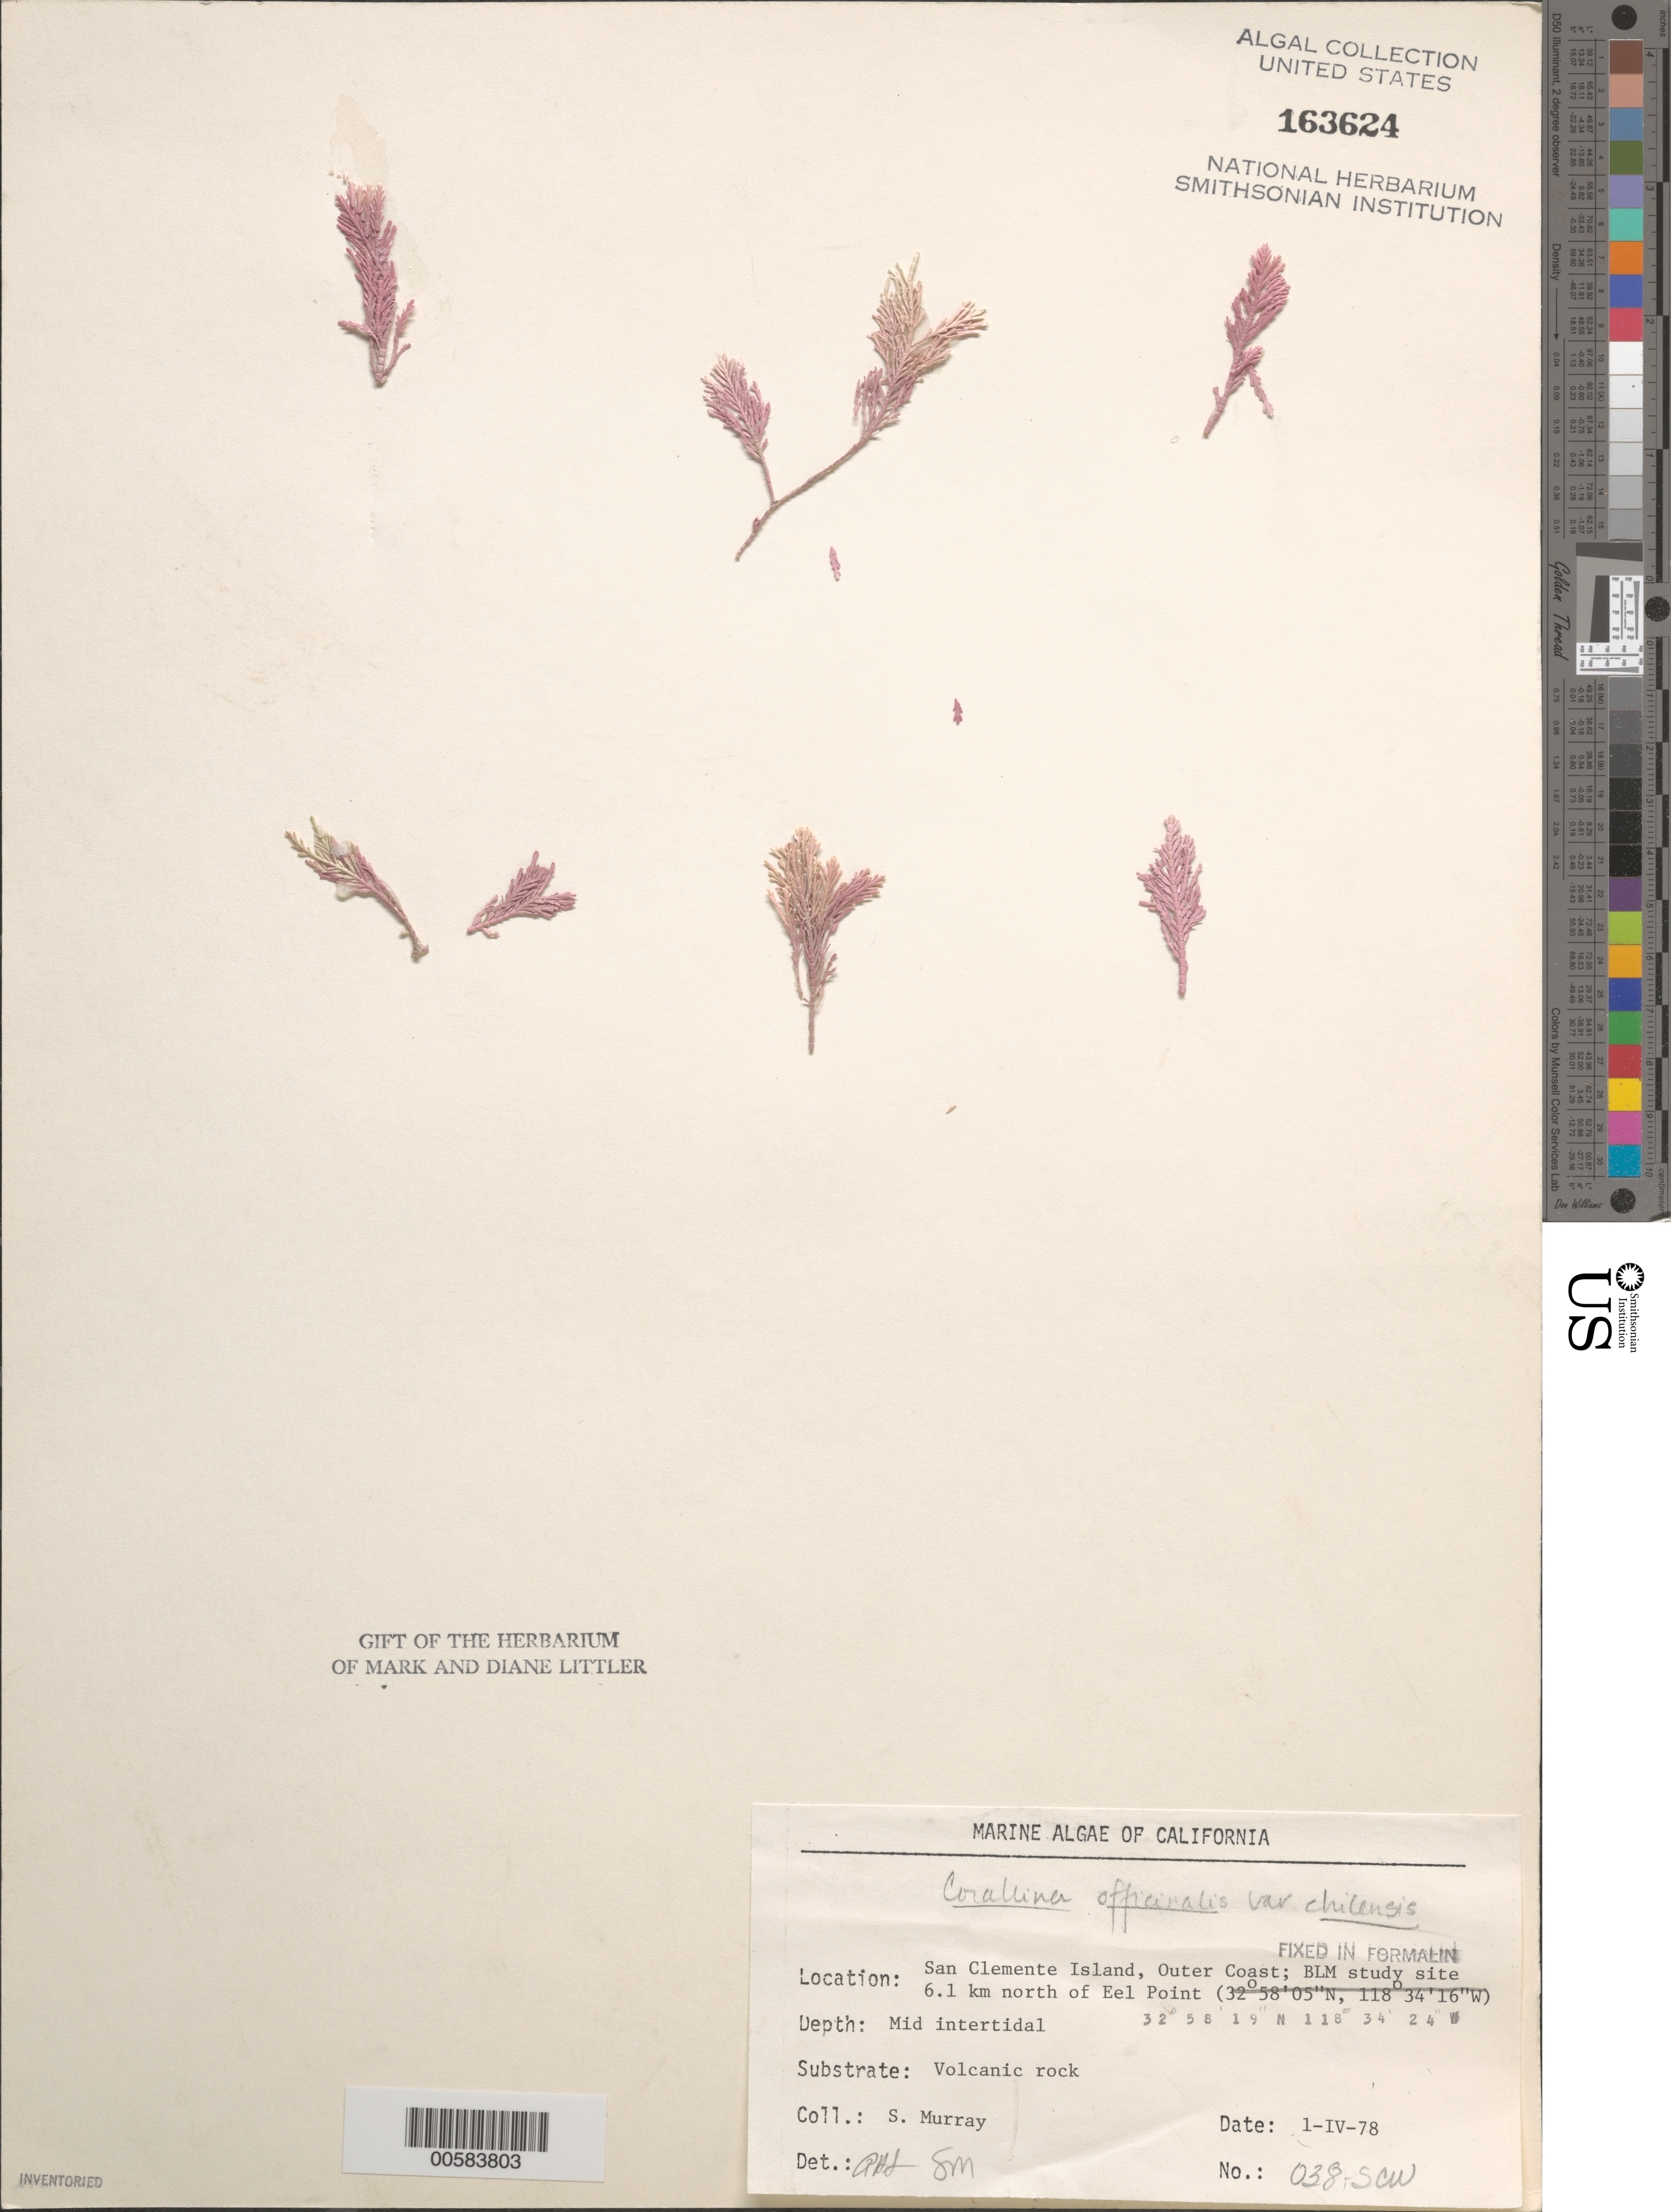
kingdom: Plantae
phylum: Rhodophyta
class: Florideophyceae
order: Corallinales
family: Corallinaceae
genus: Corallina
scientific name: Corallina officinalis var. chilensis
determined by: Sims, Robert H.; Murray, S. N.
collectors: S. N. Murray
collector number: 038-scw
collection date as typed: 01 Apr 1978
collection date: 1978-04-01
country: United States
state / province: California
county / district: Los Angeles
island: San Clemente Island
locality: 6.1 km north of Eel Point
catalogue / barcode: US 163624